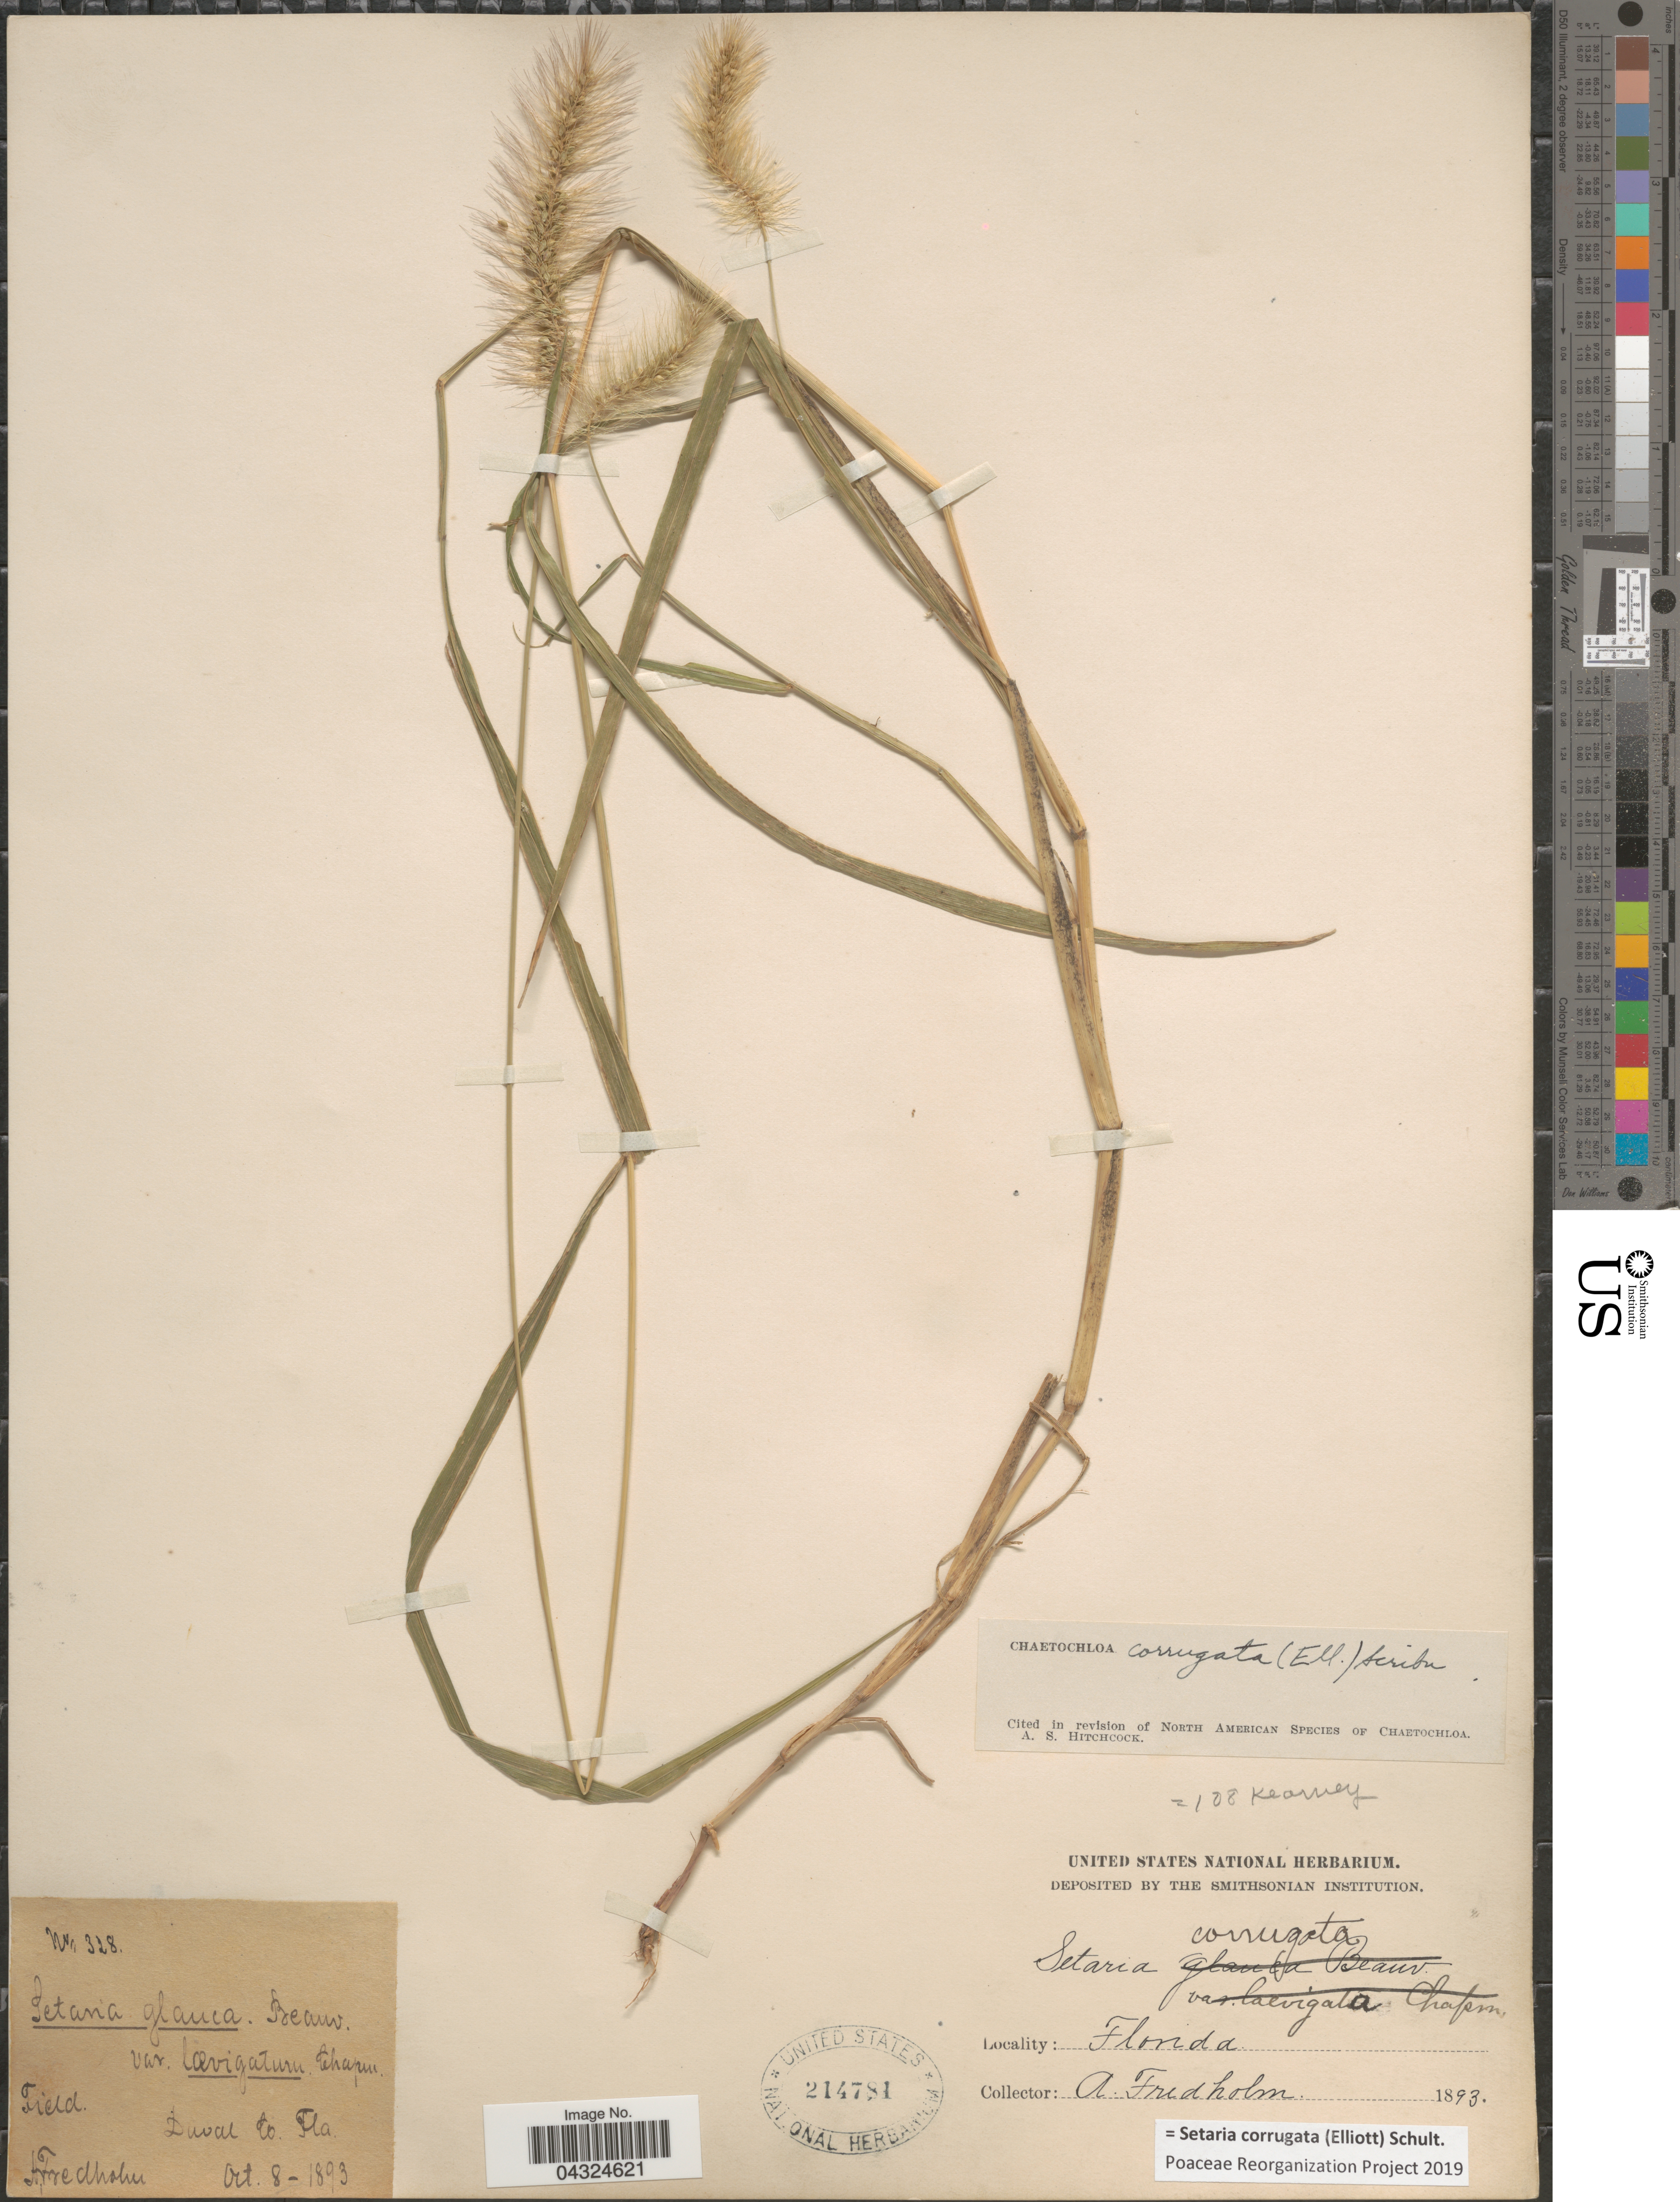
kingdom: Plantae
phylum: Tracheophyta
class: Liliopsida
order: Poales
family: Poaceae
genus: Setaria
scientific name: Setaria corrugata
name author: (Elliott) Schult.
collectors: A. Fredholm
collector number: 328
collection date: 1893-10-08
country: United States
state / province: Florida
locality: Duval Co.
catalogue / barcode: US 214781